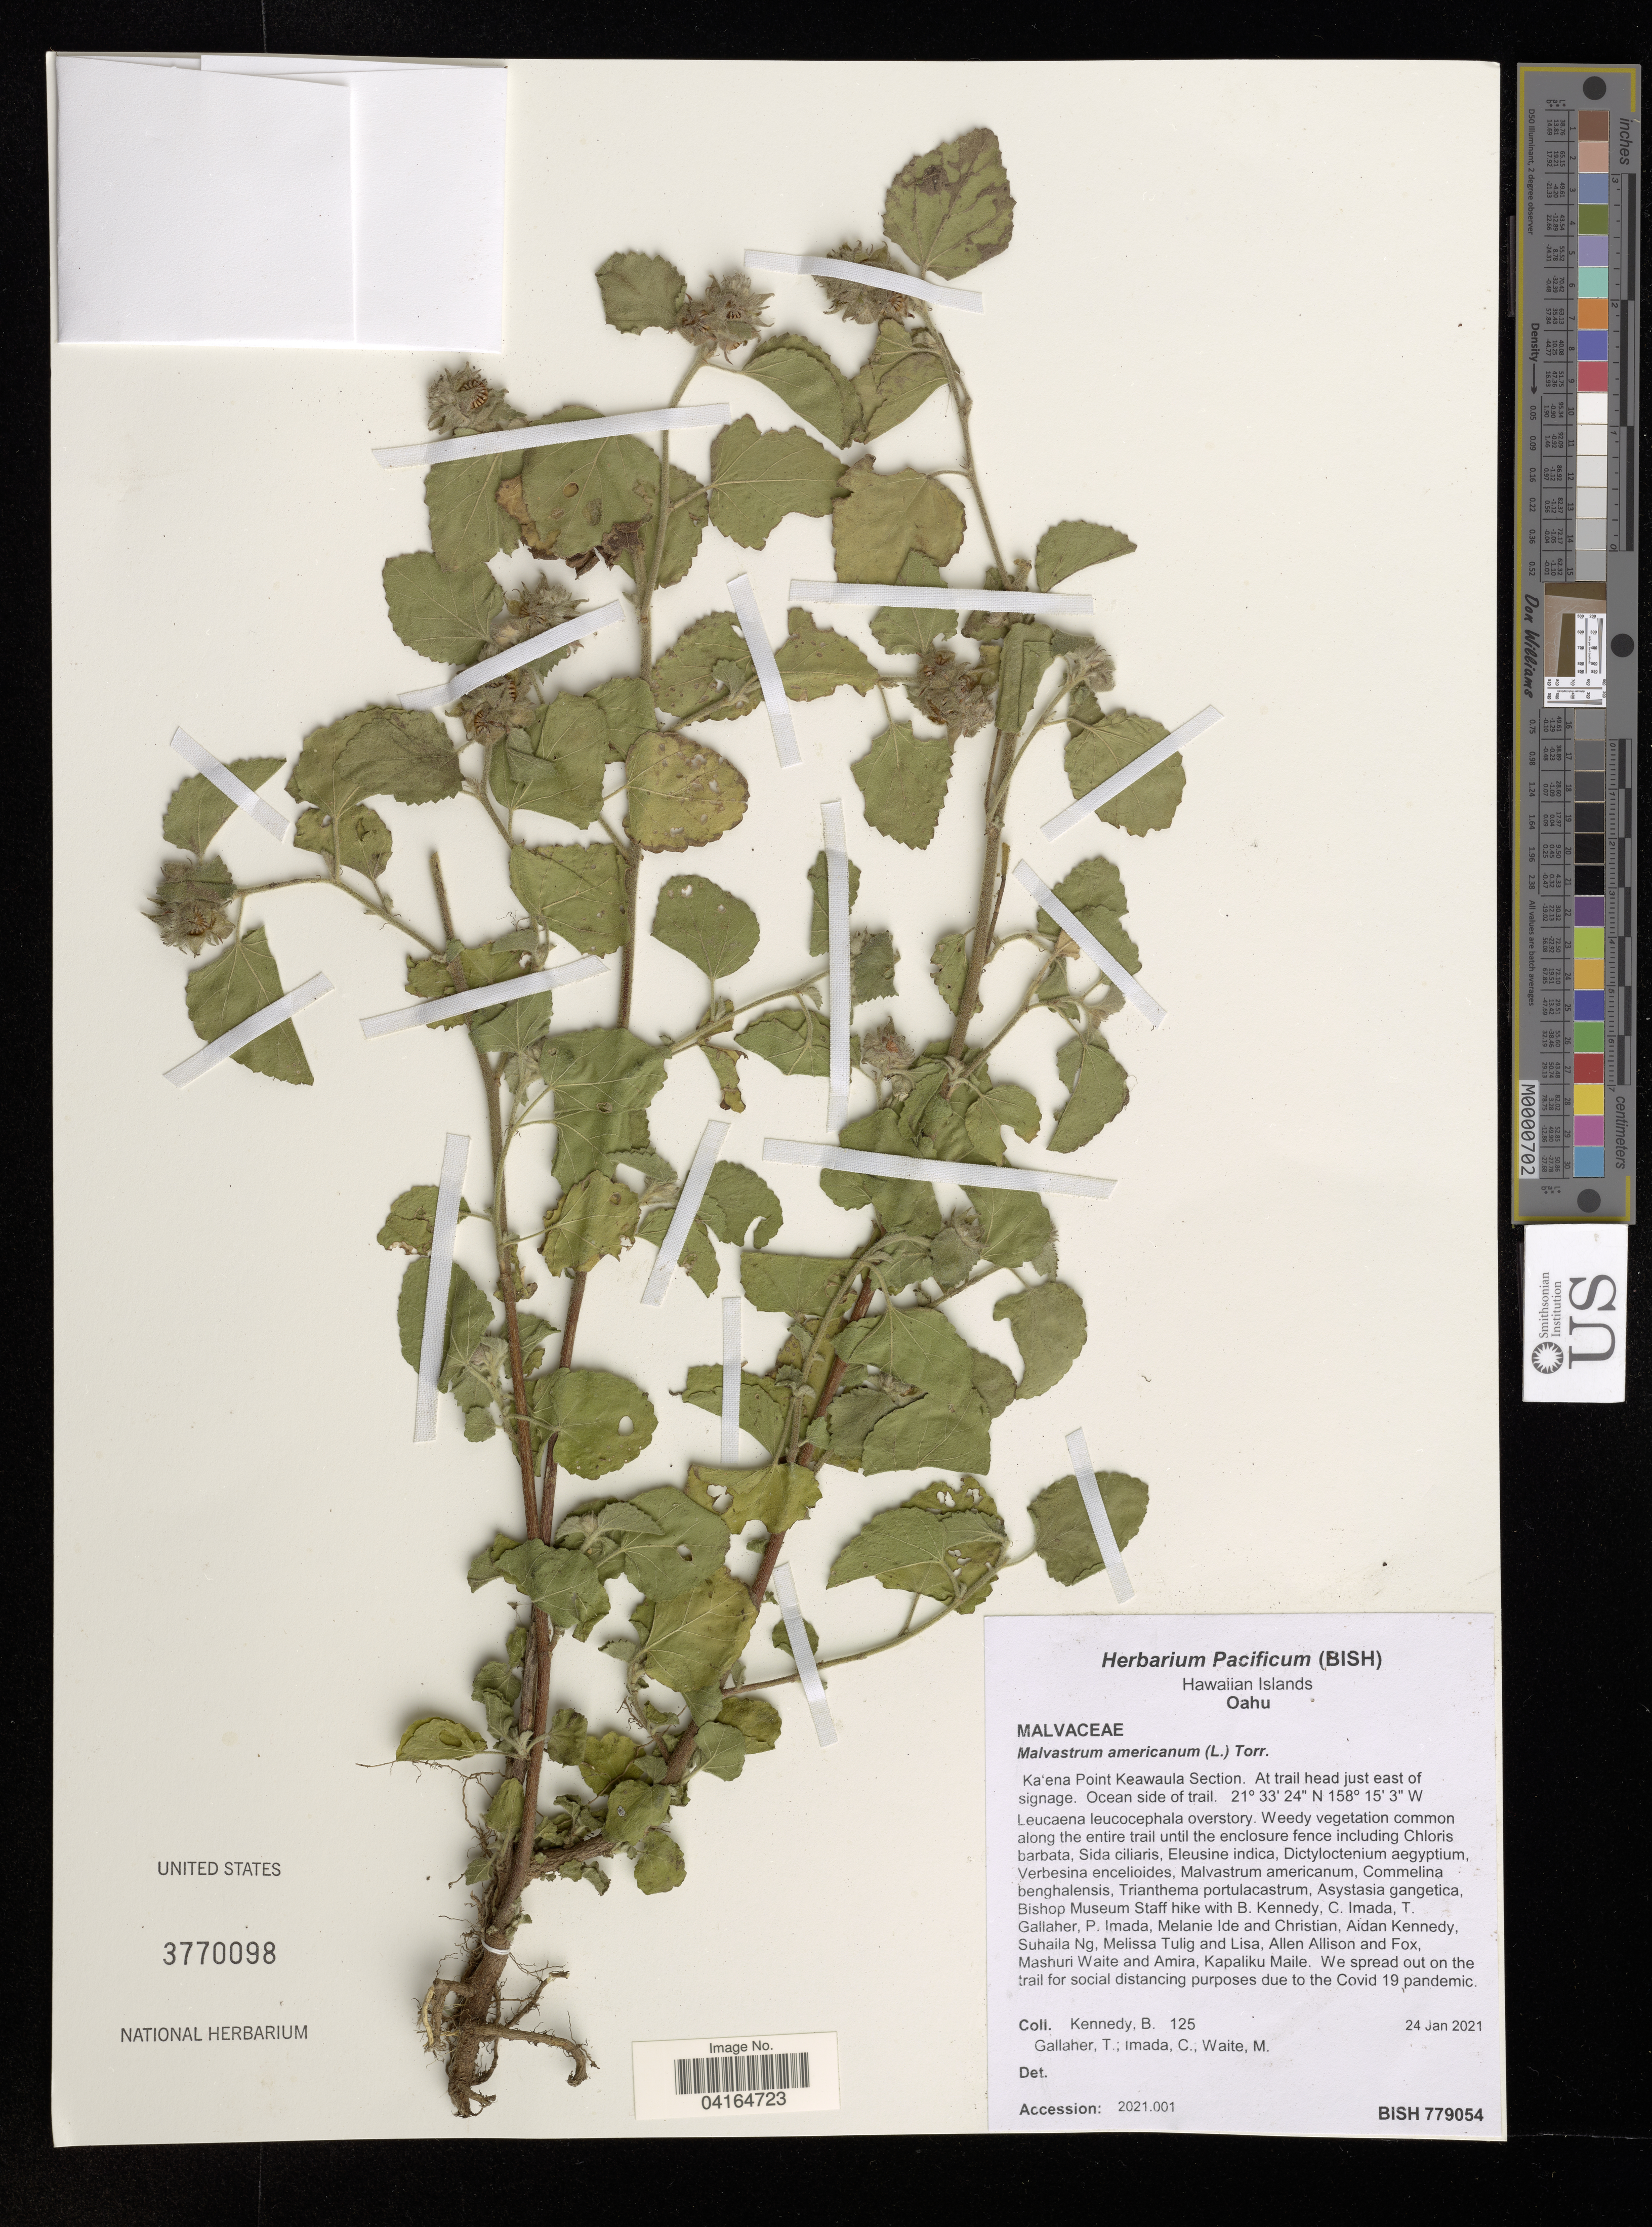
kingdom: Plantae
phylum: Tracheophyta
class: Magnoliopsida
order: Malvales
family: Malvaceae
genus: Malvastrum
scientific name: Malvastrum americanum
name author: (L.) Torr.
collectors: B. Kennedy, T. Gallaher, C. Imada & M. Waite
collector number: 125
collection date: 2021-01-24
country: United States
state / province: Hawaii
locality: Hawaiian Islands. Oahu. Ka'ena Point Keawaula Section. At trail head just east of signage. Ocean side of trail.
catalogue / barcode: US 3770098